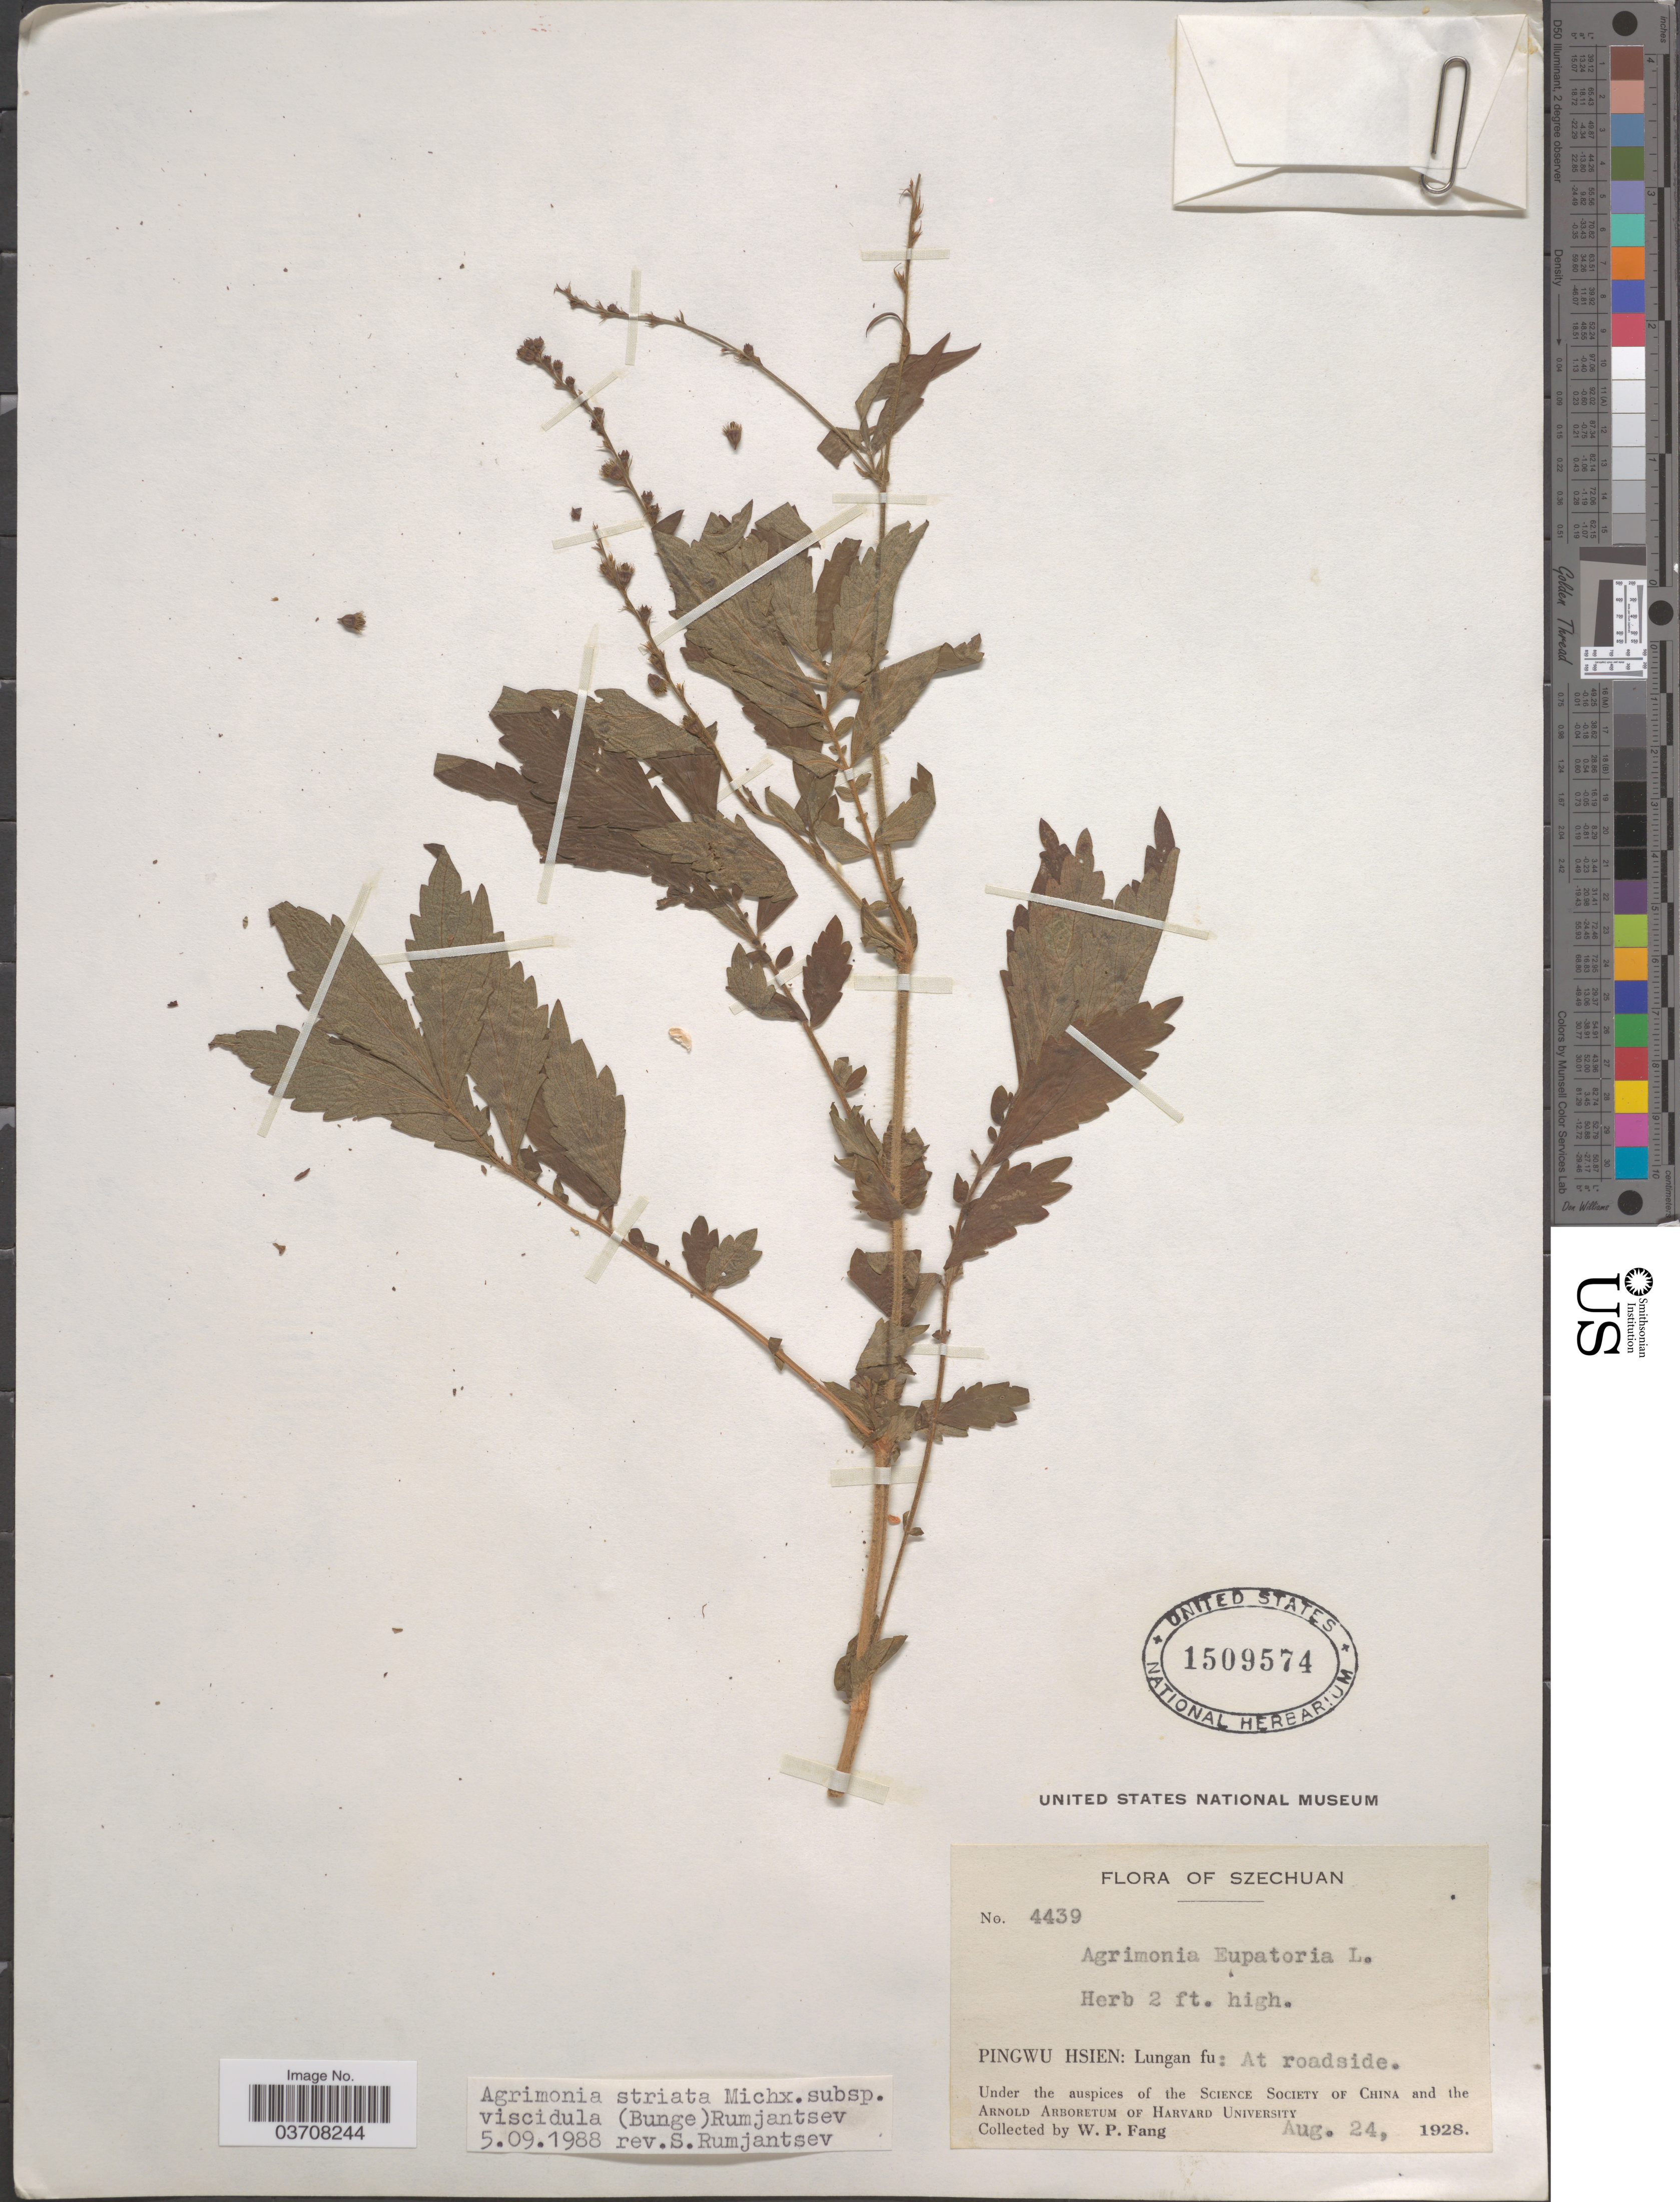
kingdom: Plantae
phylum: Tracheophyta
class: Magnoliopsida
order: Rosales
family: Rosaceae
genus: Agrimonia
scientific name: Agrimonia striata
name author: Michx.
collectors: W. P. Fang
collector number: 4439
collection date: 1928-08-24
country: China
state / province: Sichuan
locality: Szechuan. Pingwu Hsien: Lungan fu: At roadside.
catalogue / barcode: US 1509574